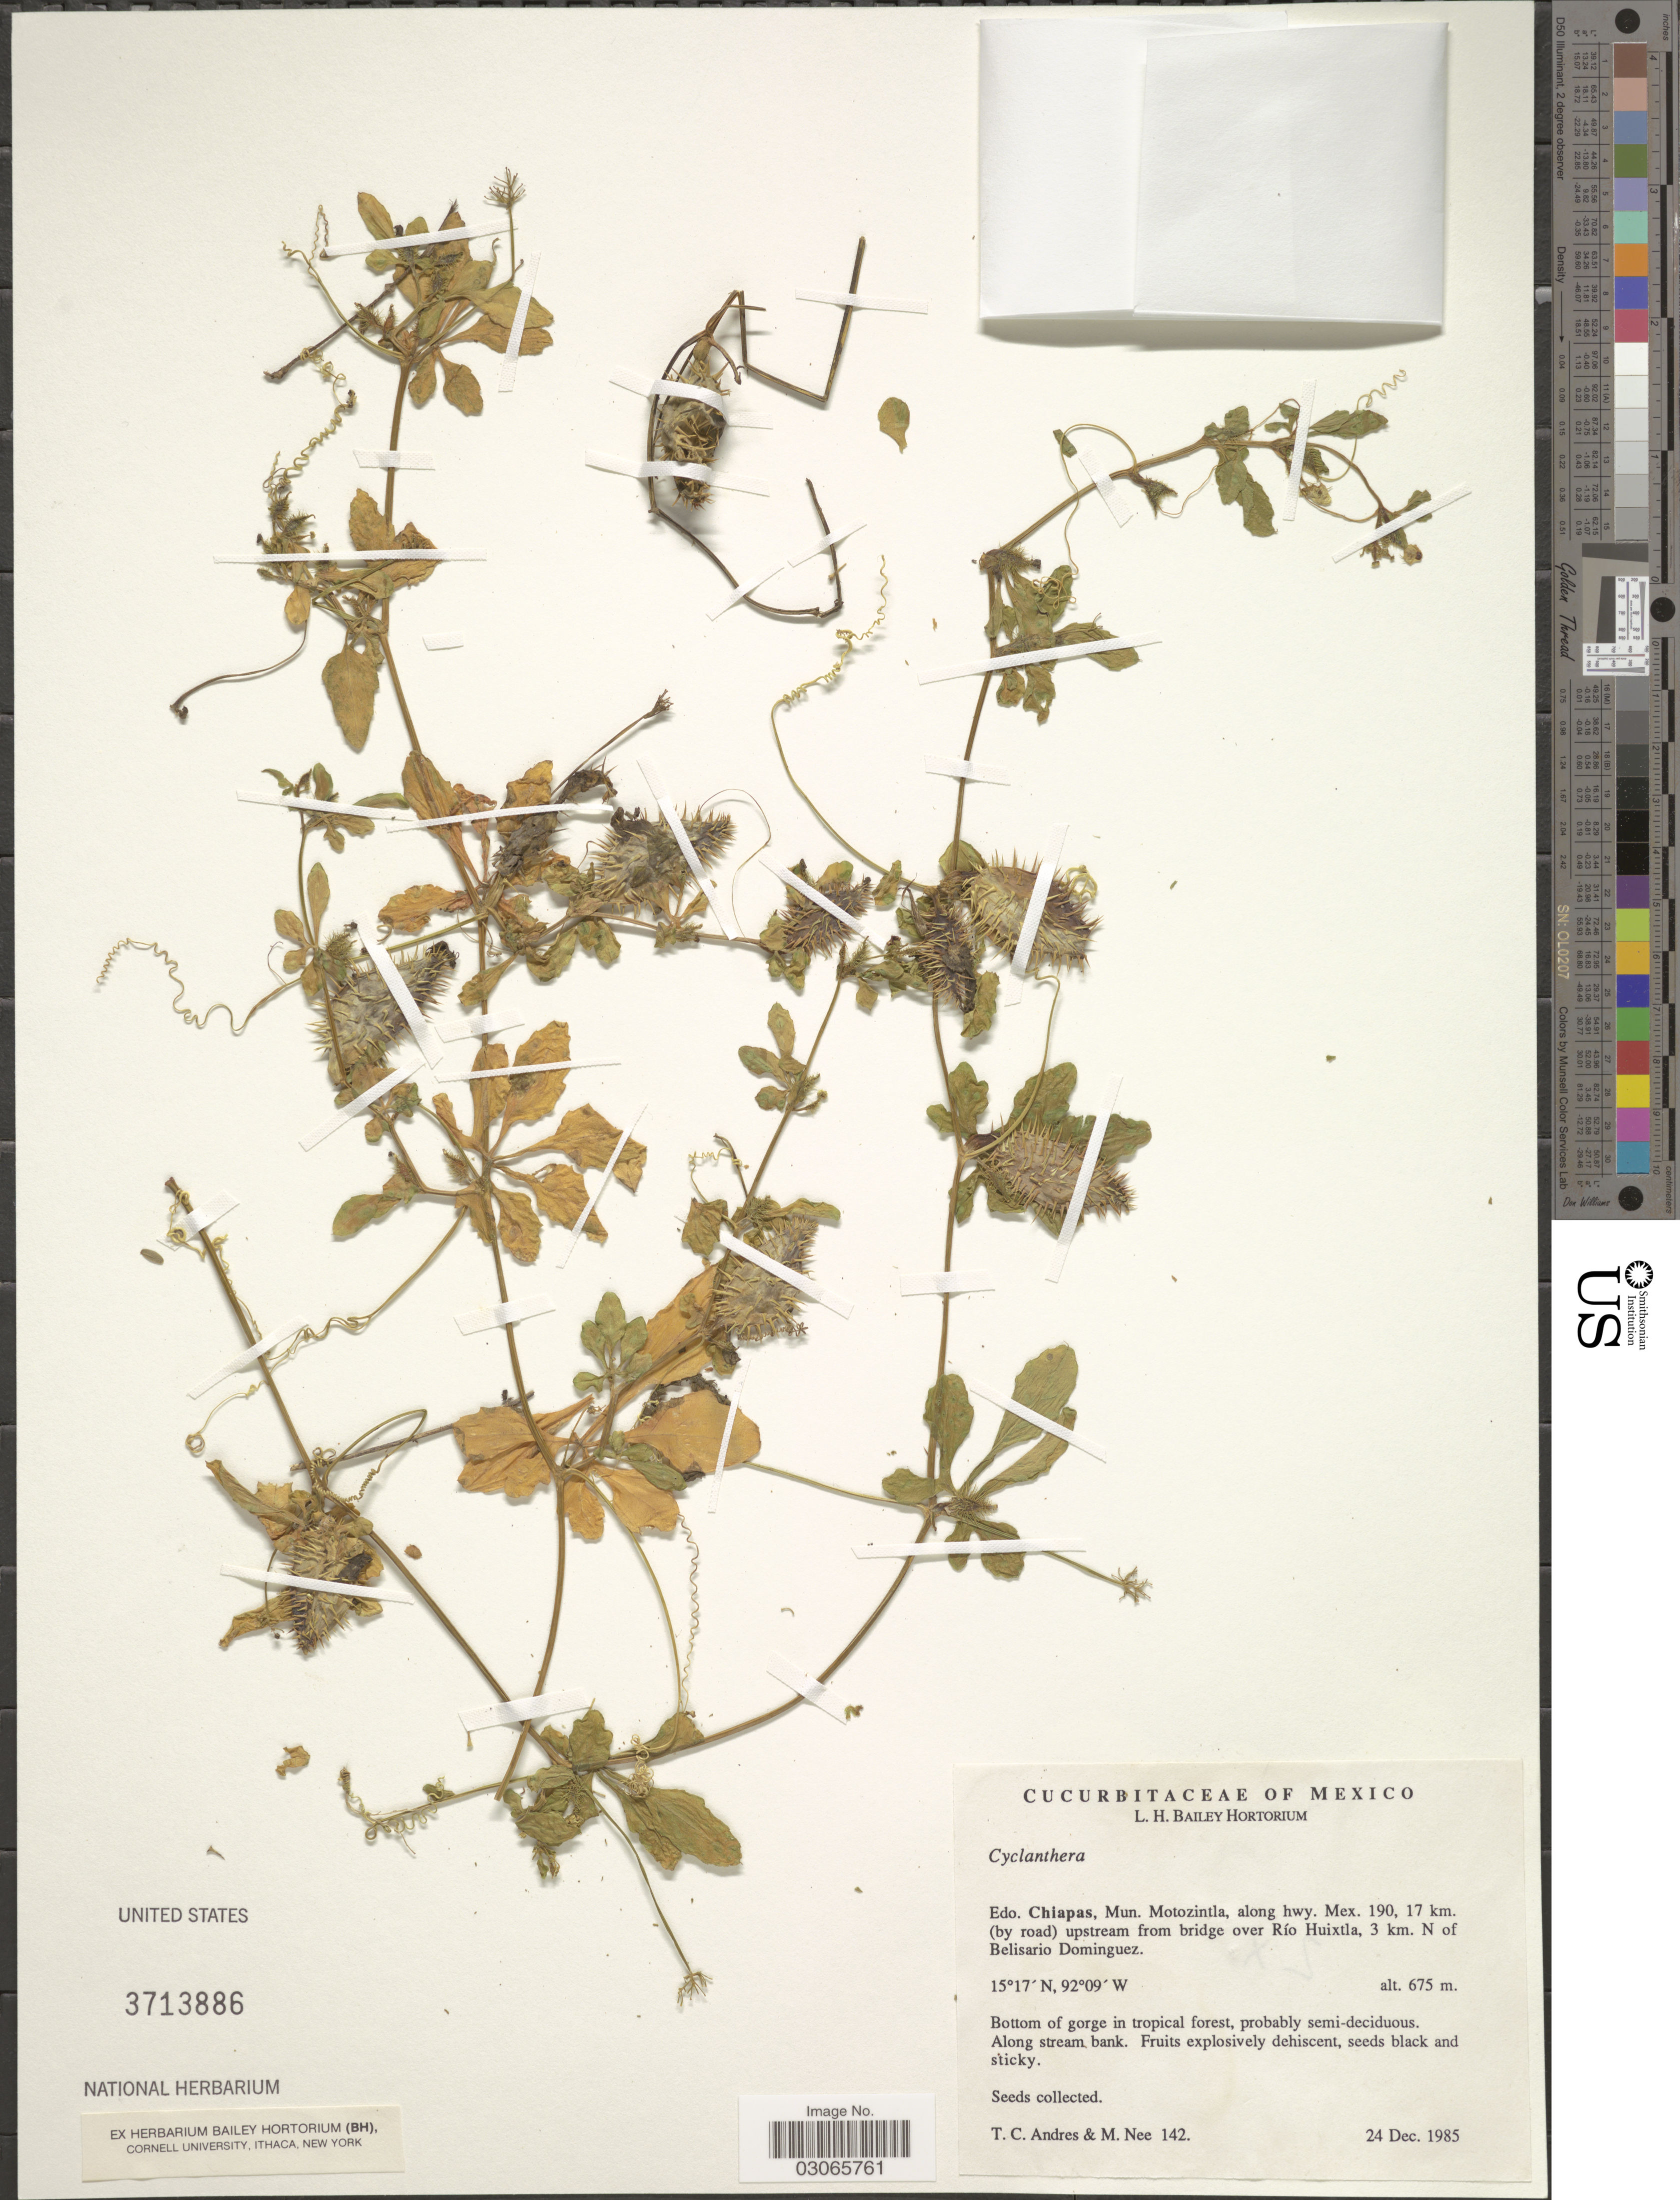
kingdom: Plantae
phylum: Tracheophyta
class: Magnoliopsida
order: Cucurbitales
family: Cucurbitaceae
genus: Cyclanthera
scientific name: Cyclanthera sp.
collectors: T. C. Andres & M. Nee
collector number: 142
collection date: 1985-12-24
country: Mexico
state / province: Chiapas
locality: Mun. Motozintla, along hwy. Mex. 190, 17 km. (by road) upstream from bridge over Río Huixtla, 3 km. N of Belisario Dominguez.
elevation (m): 675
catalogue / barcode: US 3713886